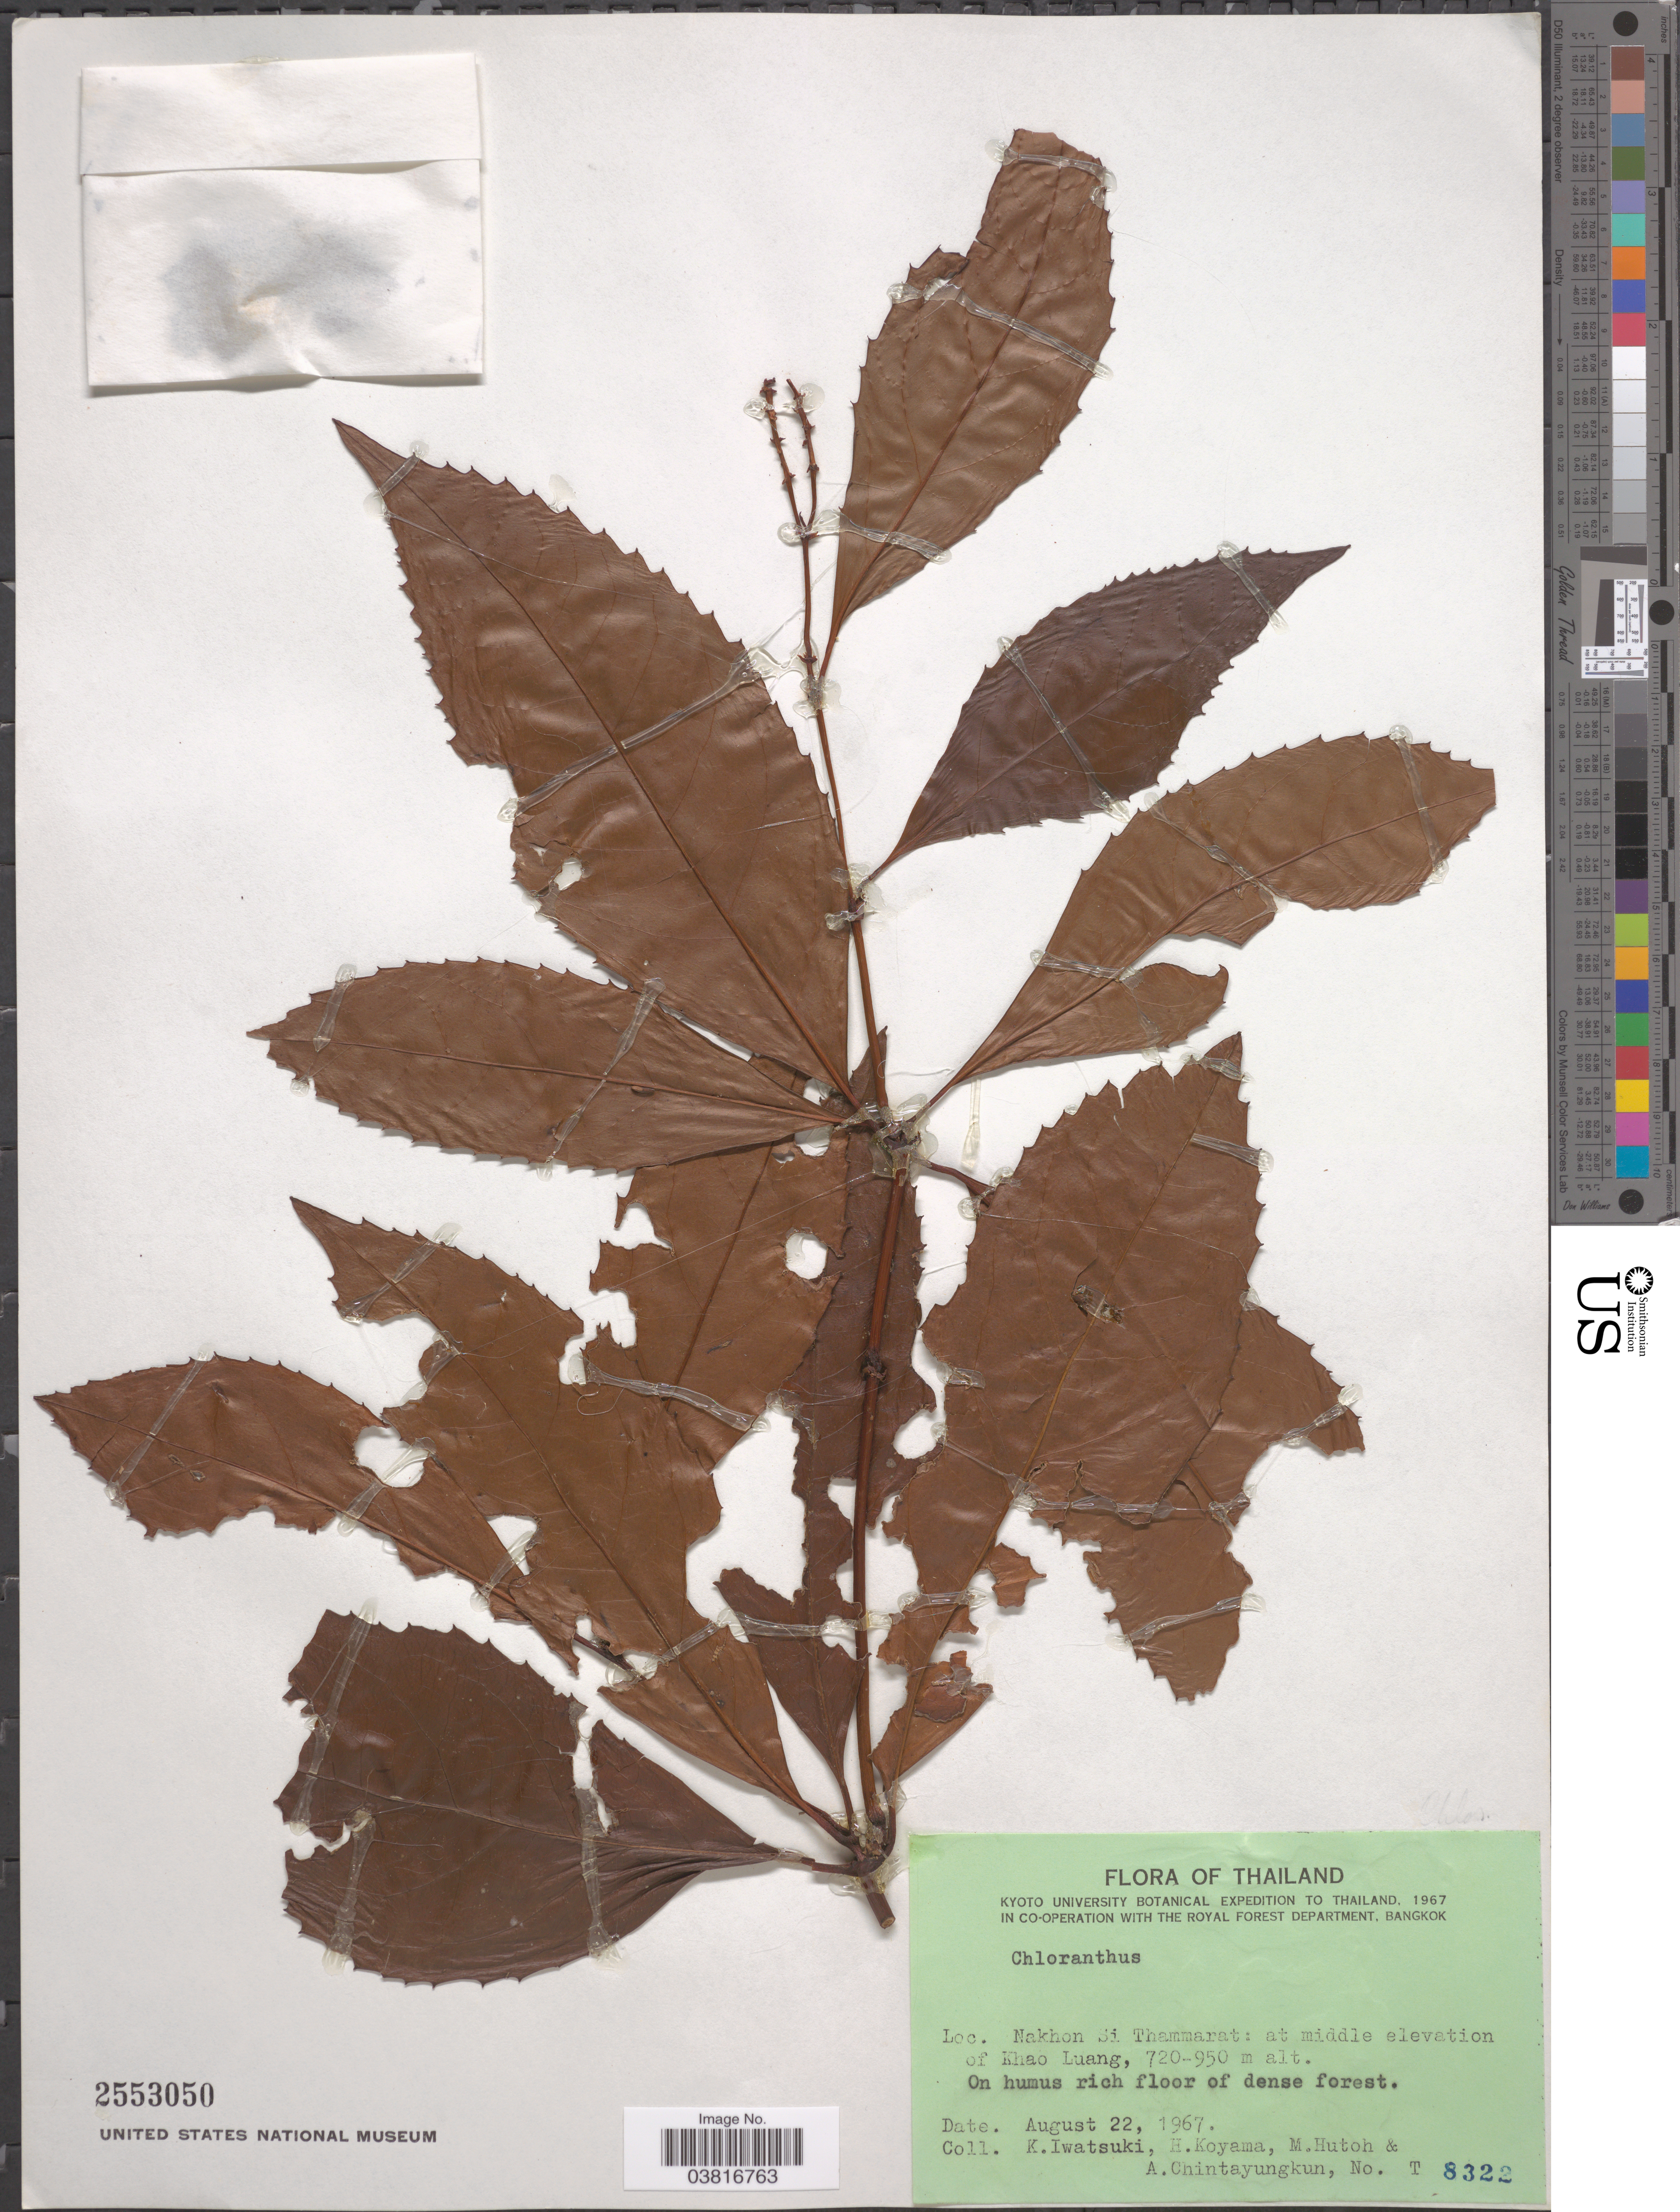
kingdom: Plantae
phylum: Tracheophyta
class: Magnoliopsida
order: Chloranthales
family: Chloranthaceae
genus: Chloranthus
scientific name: Chloranthus sp.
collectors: K. Iwatsuki, H. Koyama, M. Hutoh & A. Chintayungkun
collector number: T8322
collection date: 1967-08-22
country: Thailand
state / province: Nakhon Si Thammarat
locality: Nakhon Si Thammarat: at middle elevation of Khao Luang.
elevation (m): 720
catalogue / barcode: US 2553050